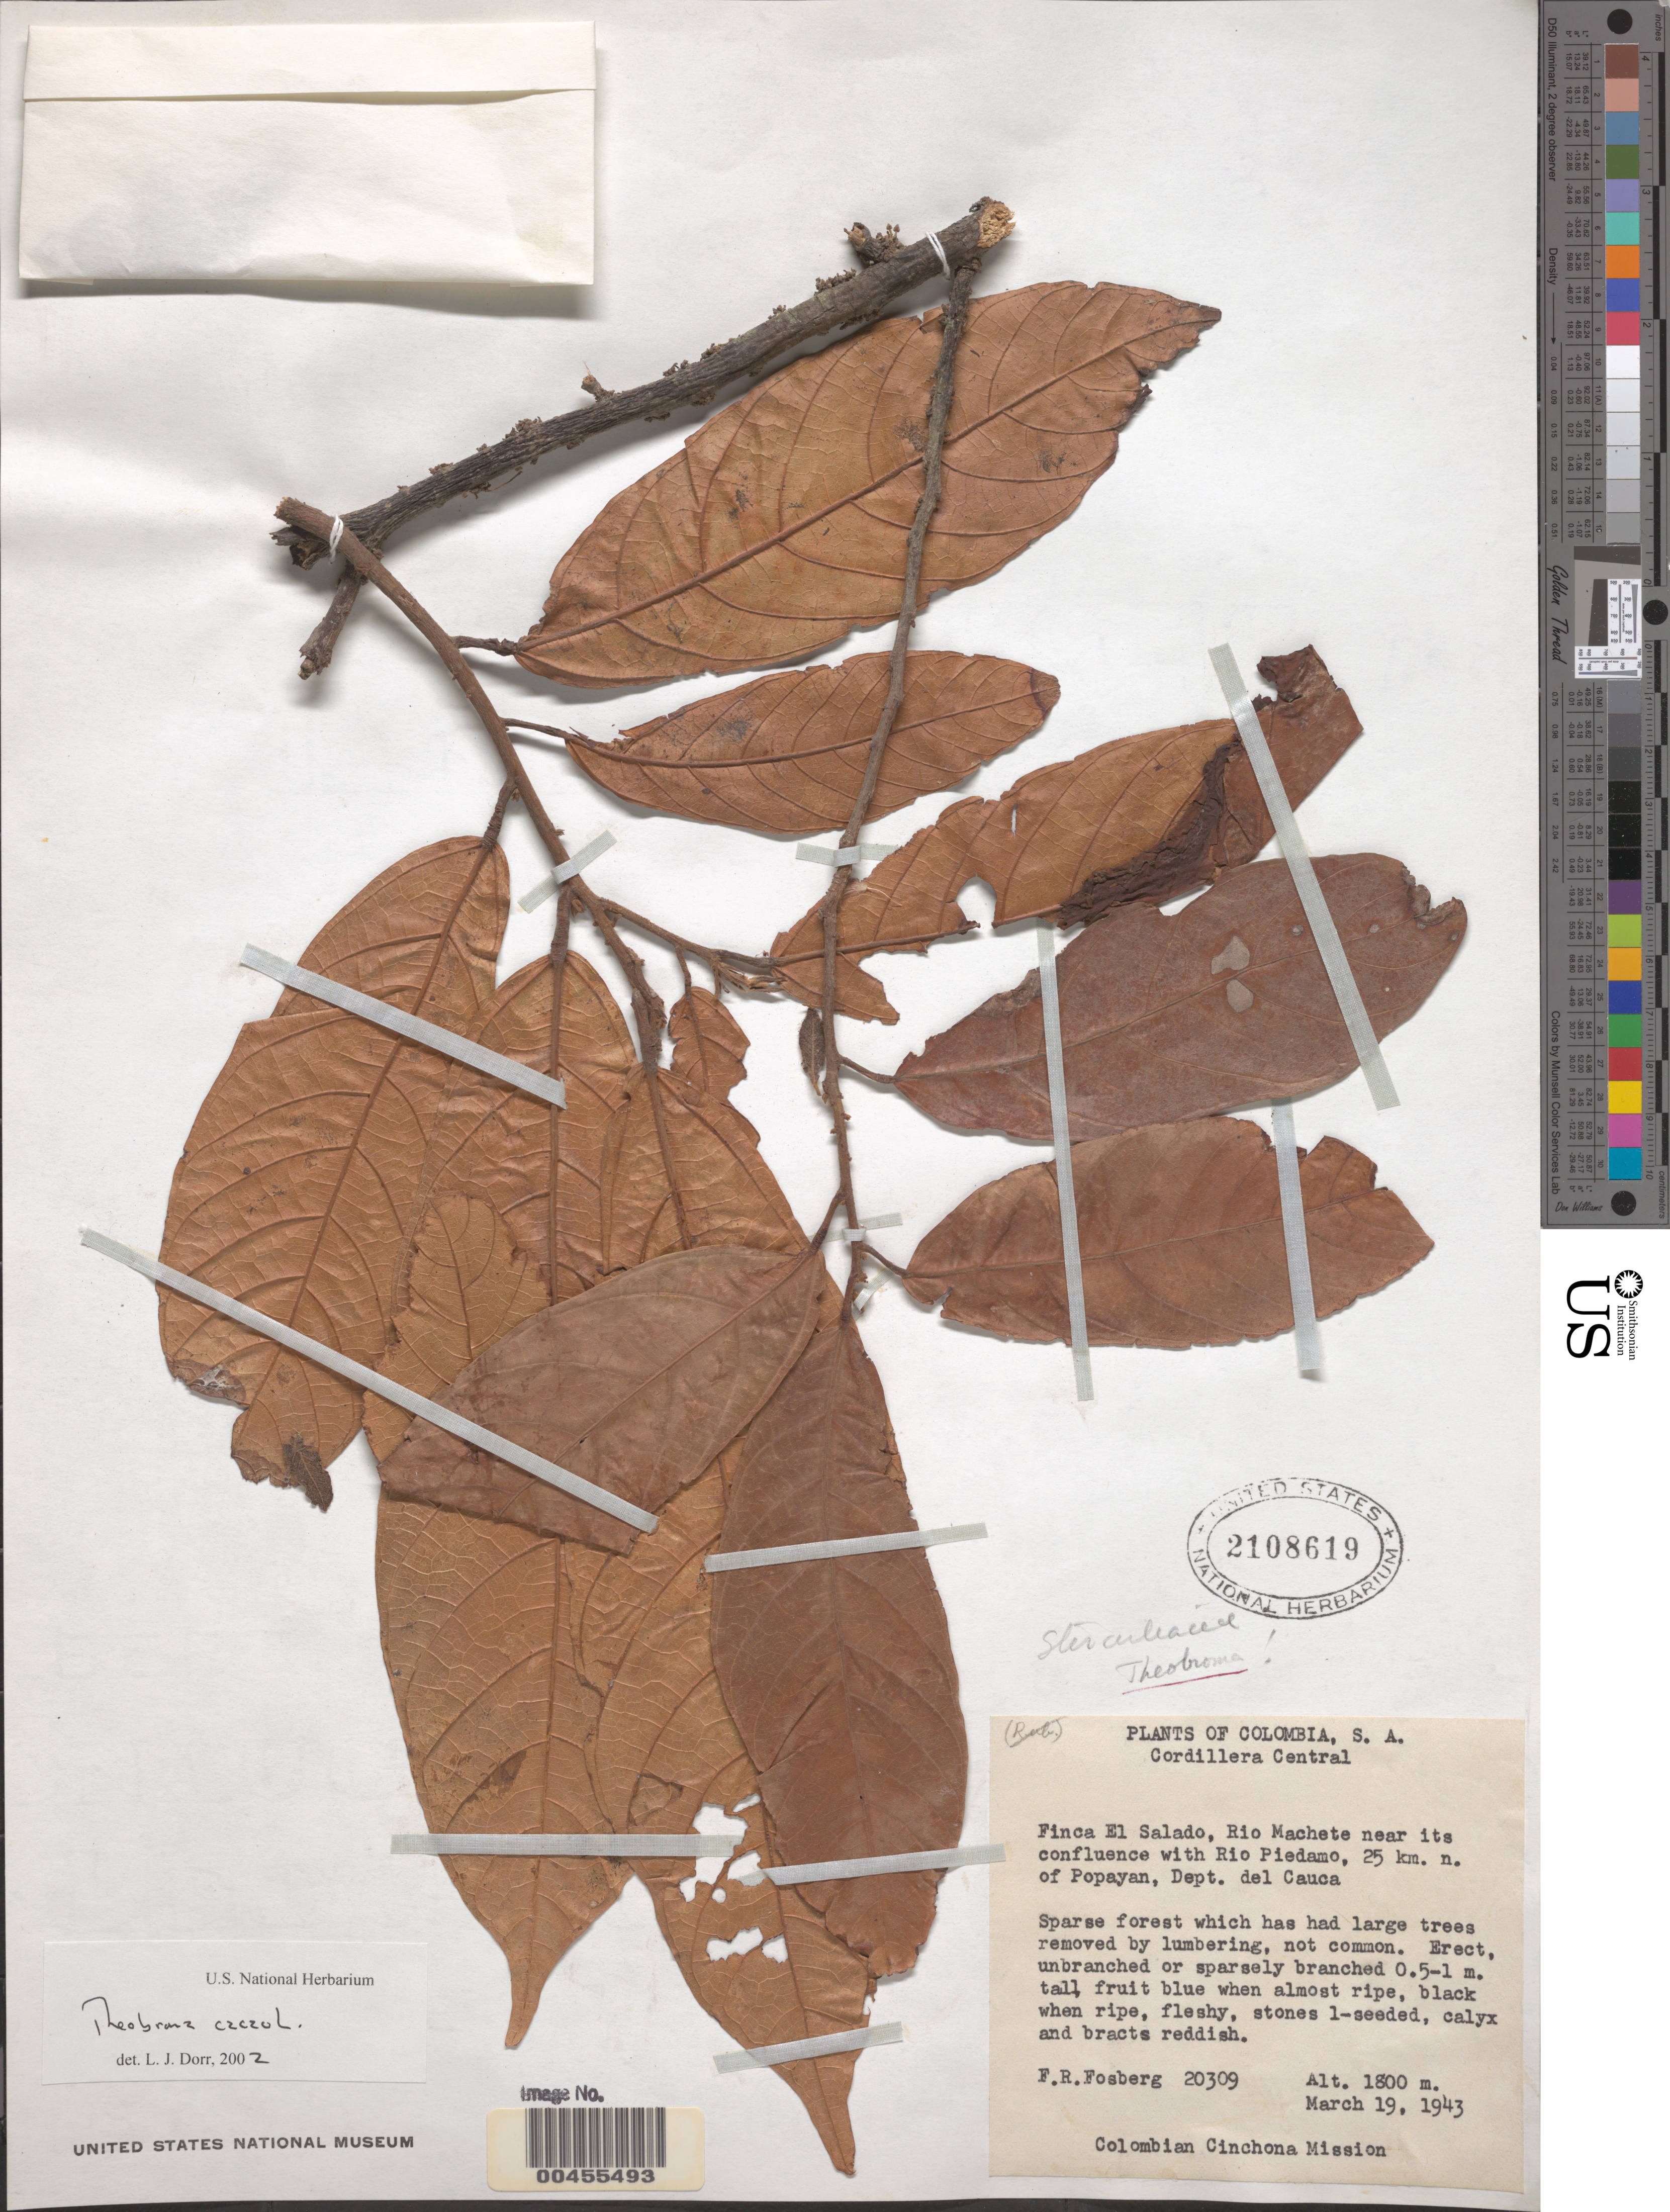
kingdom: Plantae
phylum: Tracheophyta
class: Magnoliopsida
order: Malvales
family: Malvaceae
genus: Theobroma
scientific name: Theobroma cacao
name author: L.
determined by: Dorr, L. J., (BOT), Smithsonian Institution - National Museum of Natural History (UNITED STATES)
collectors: F. R. Fosberg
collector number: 20309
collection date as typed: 19 Mar 1943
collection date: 1943-03-19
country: Colombia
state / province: Cauca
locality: Finca El Salado, Rio Machete near its confluence with Rio Piedamo, 25 km N of Popayan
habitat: Sparse forest which has had large trees removed by lumbering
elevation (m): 1800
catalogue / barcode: US 2108619